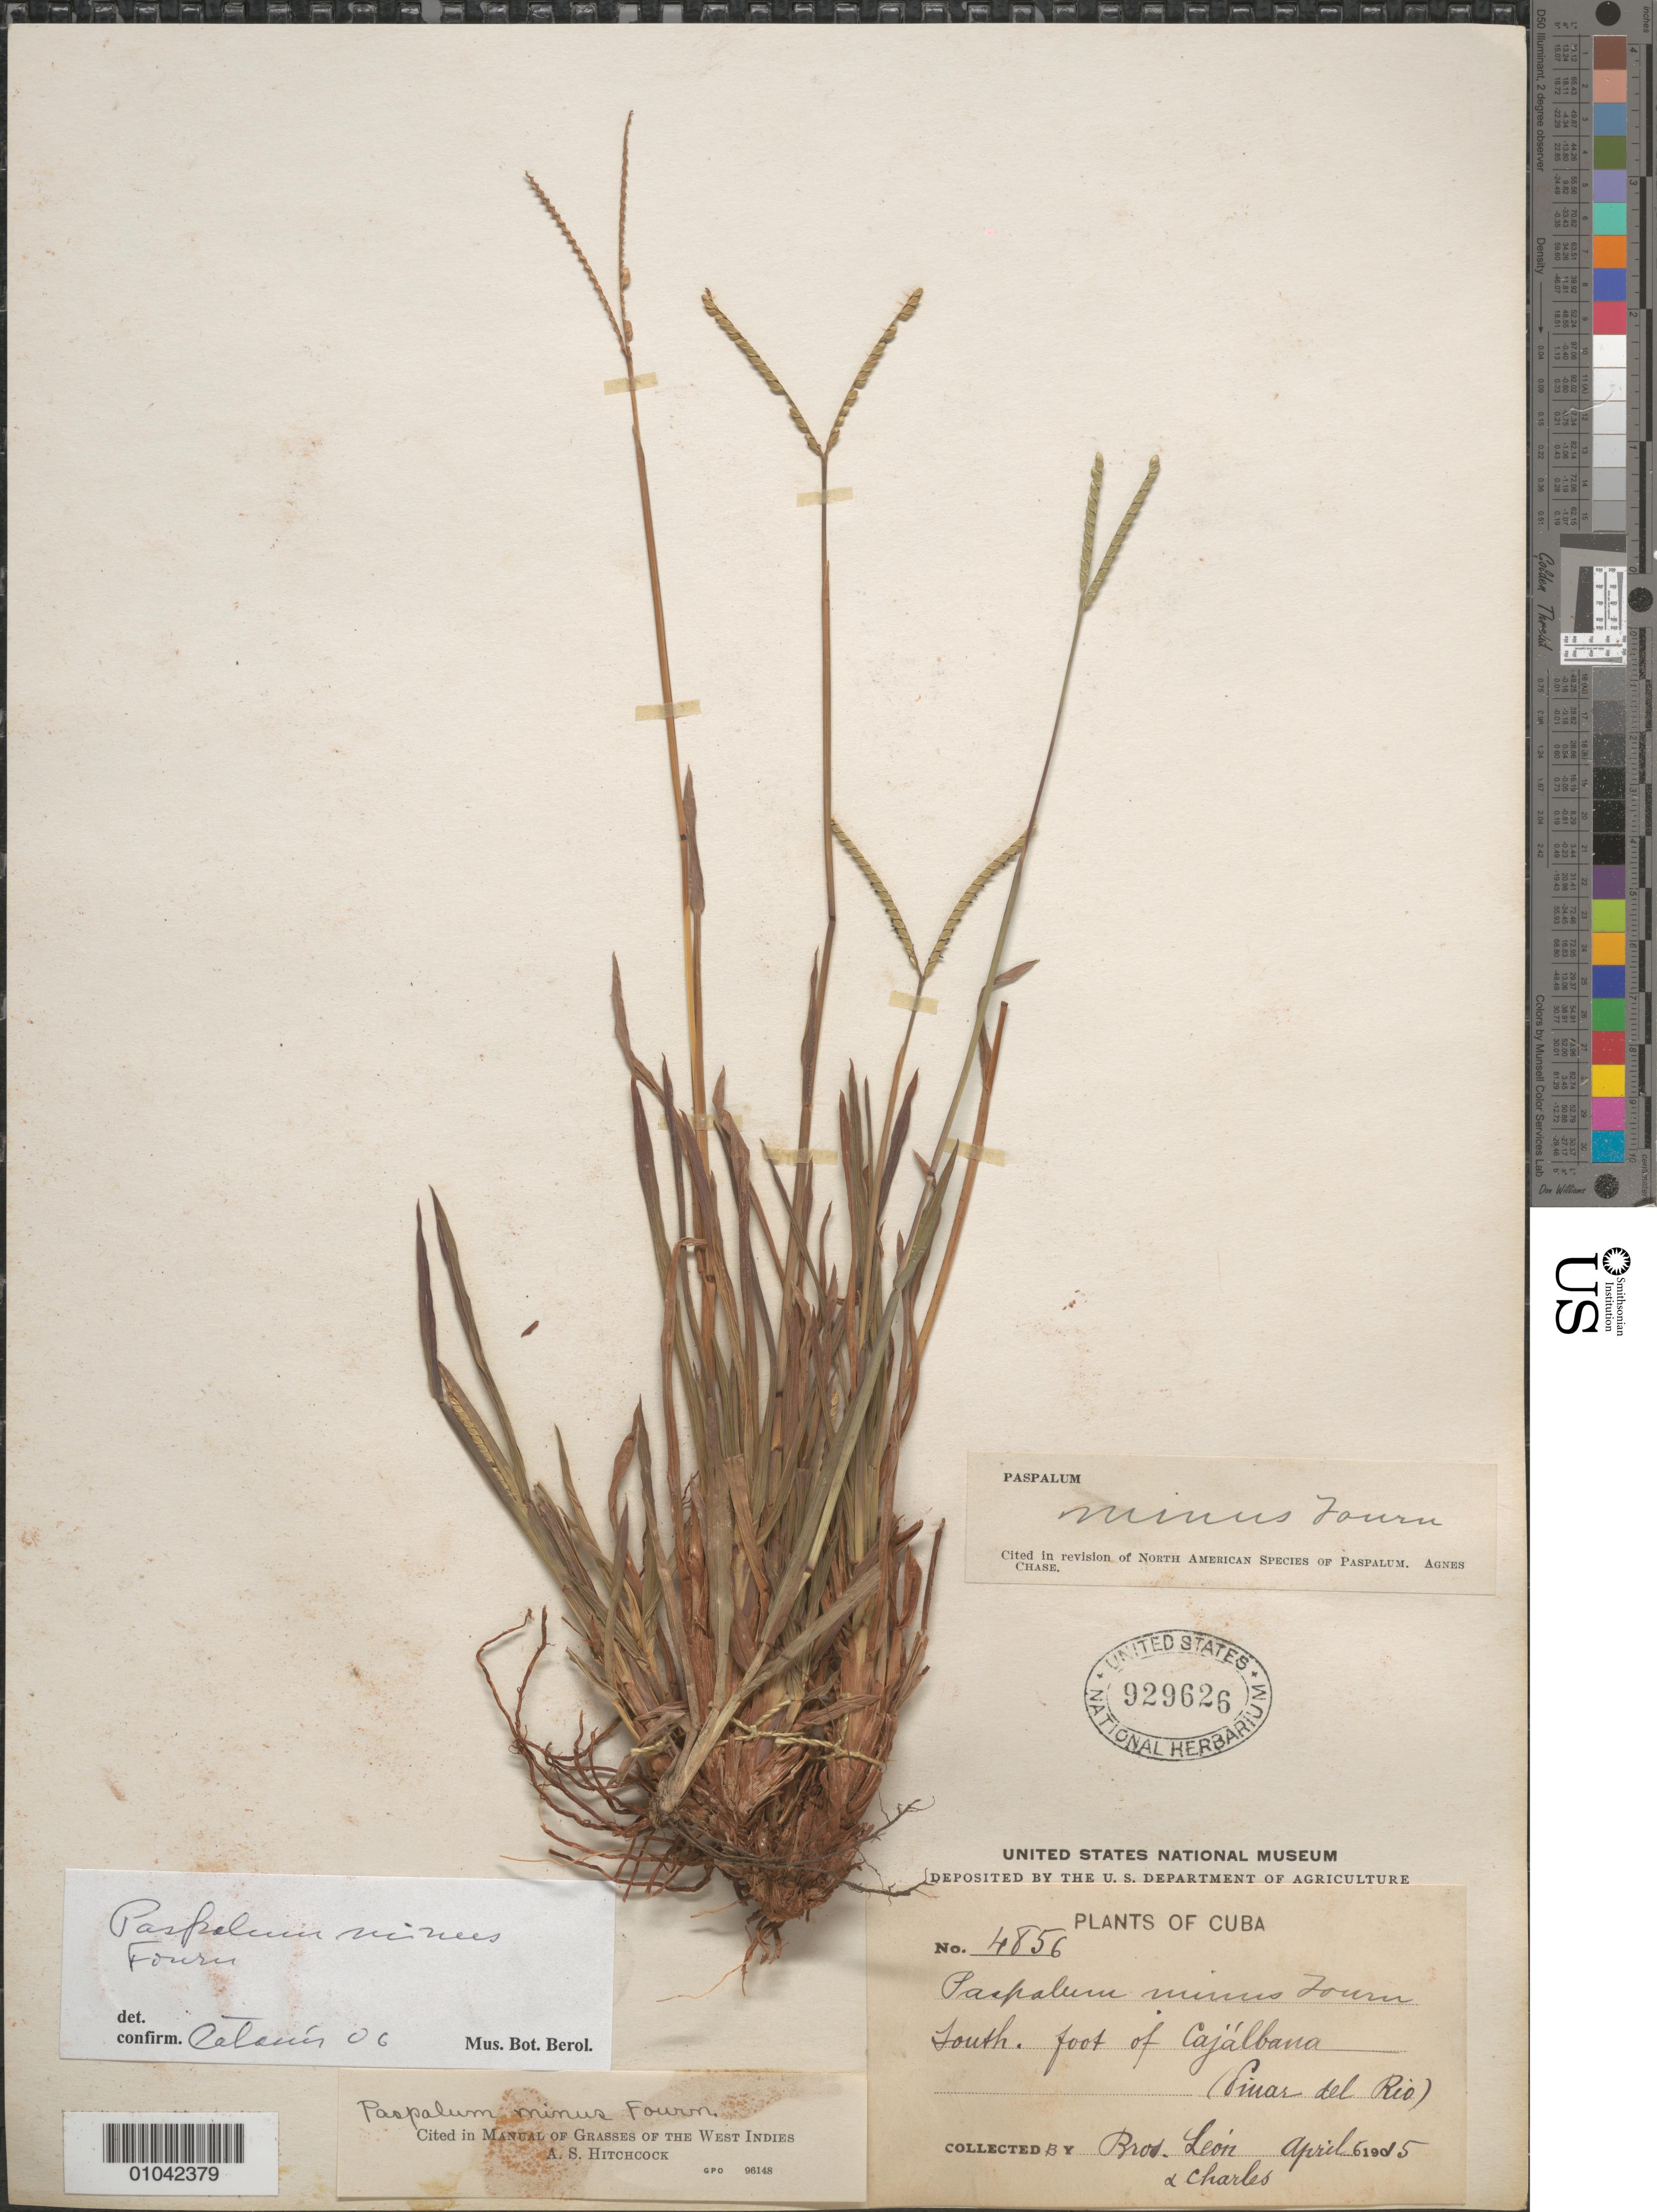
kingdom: Plantae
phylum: Tracheophyta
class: Liliopsida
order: Poales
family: Poaceae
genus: Paspalum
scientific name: Paspalum minus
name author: E. Fourn.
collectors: Bro. León & B. Charles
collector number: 4856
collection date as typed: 06 Apr 1915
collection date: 1915-04-06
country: Cuba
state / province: Pinar del Rio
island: Cuba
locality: Southern foot of Cajalbana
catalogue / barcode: US 929626